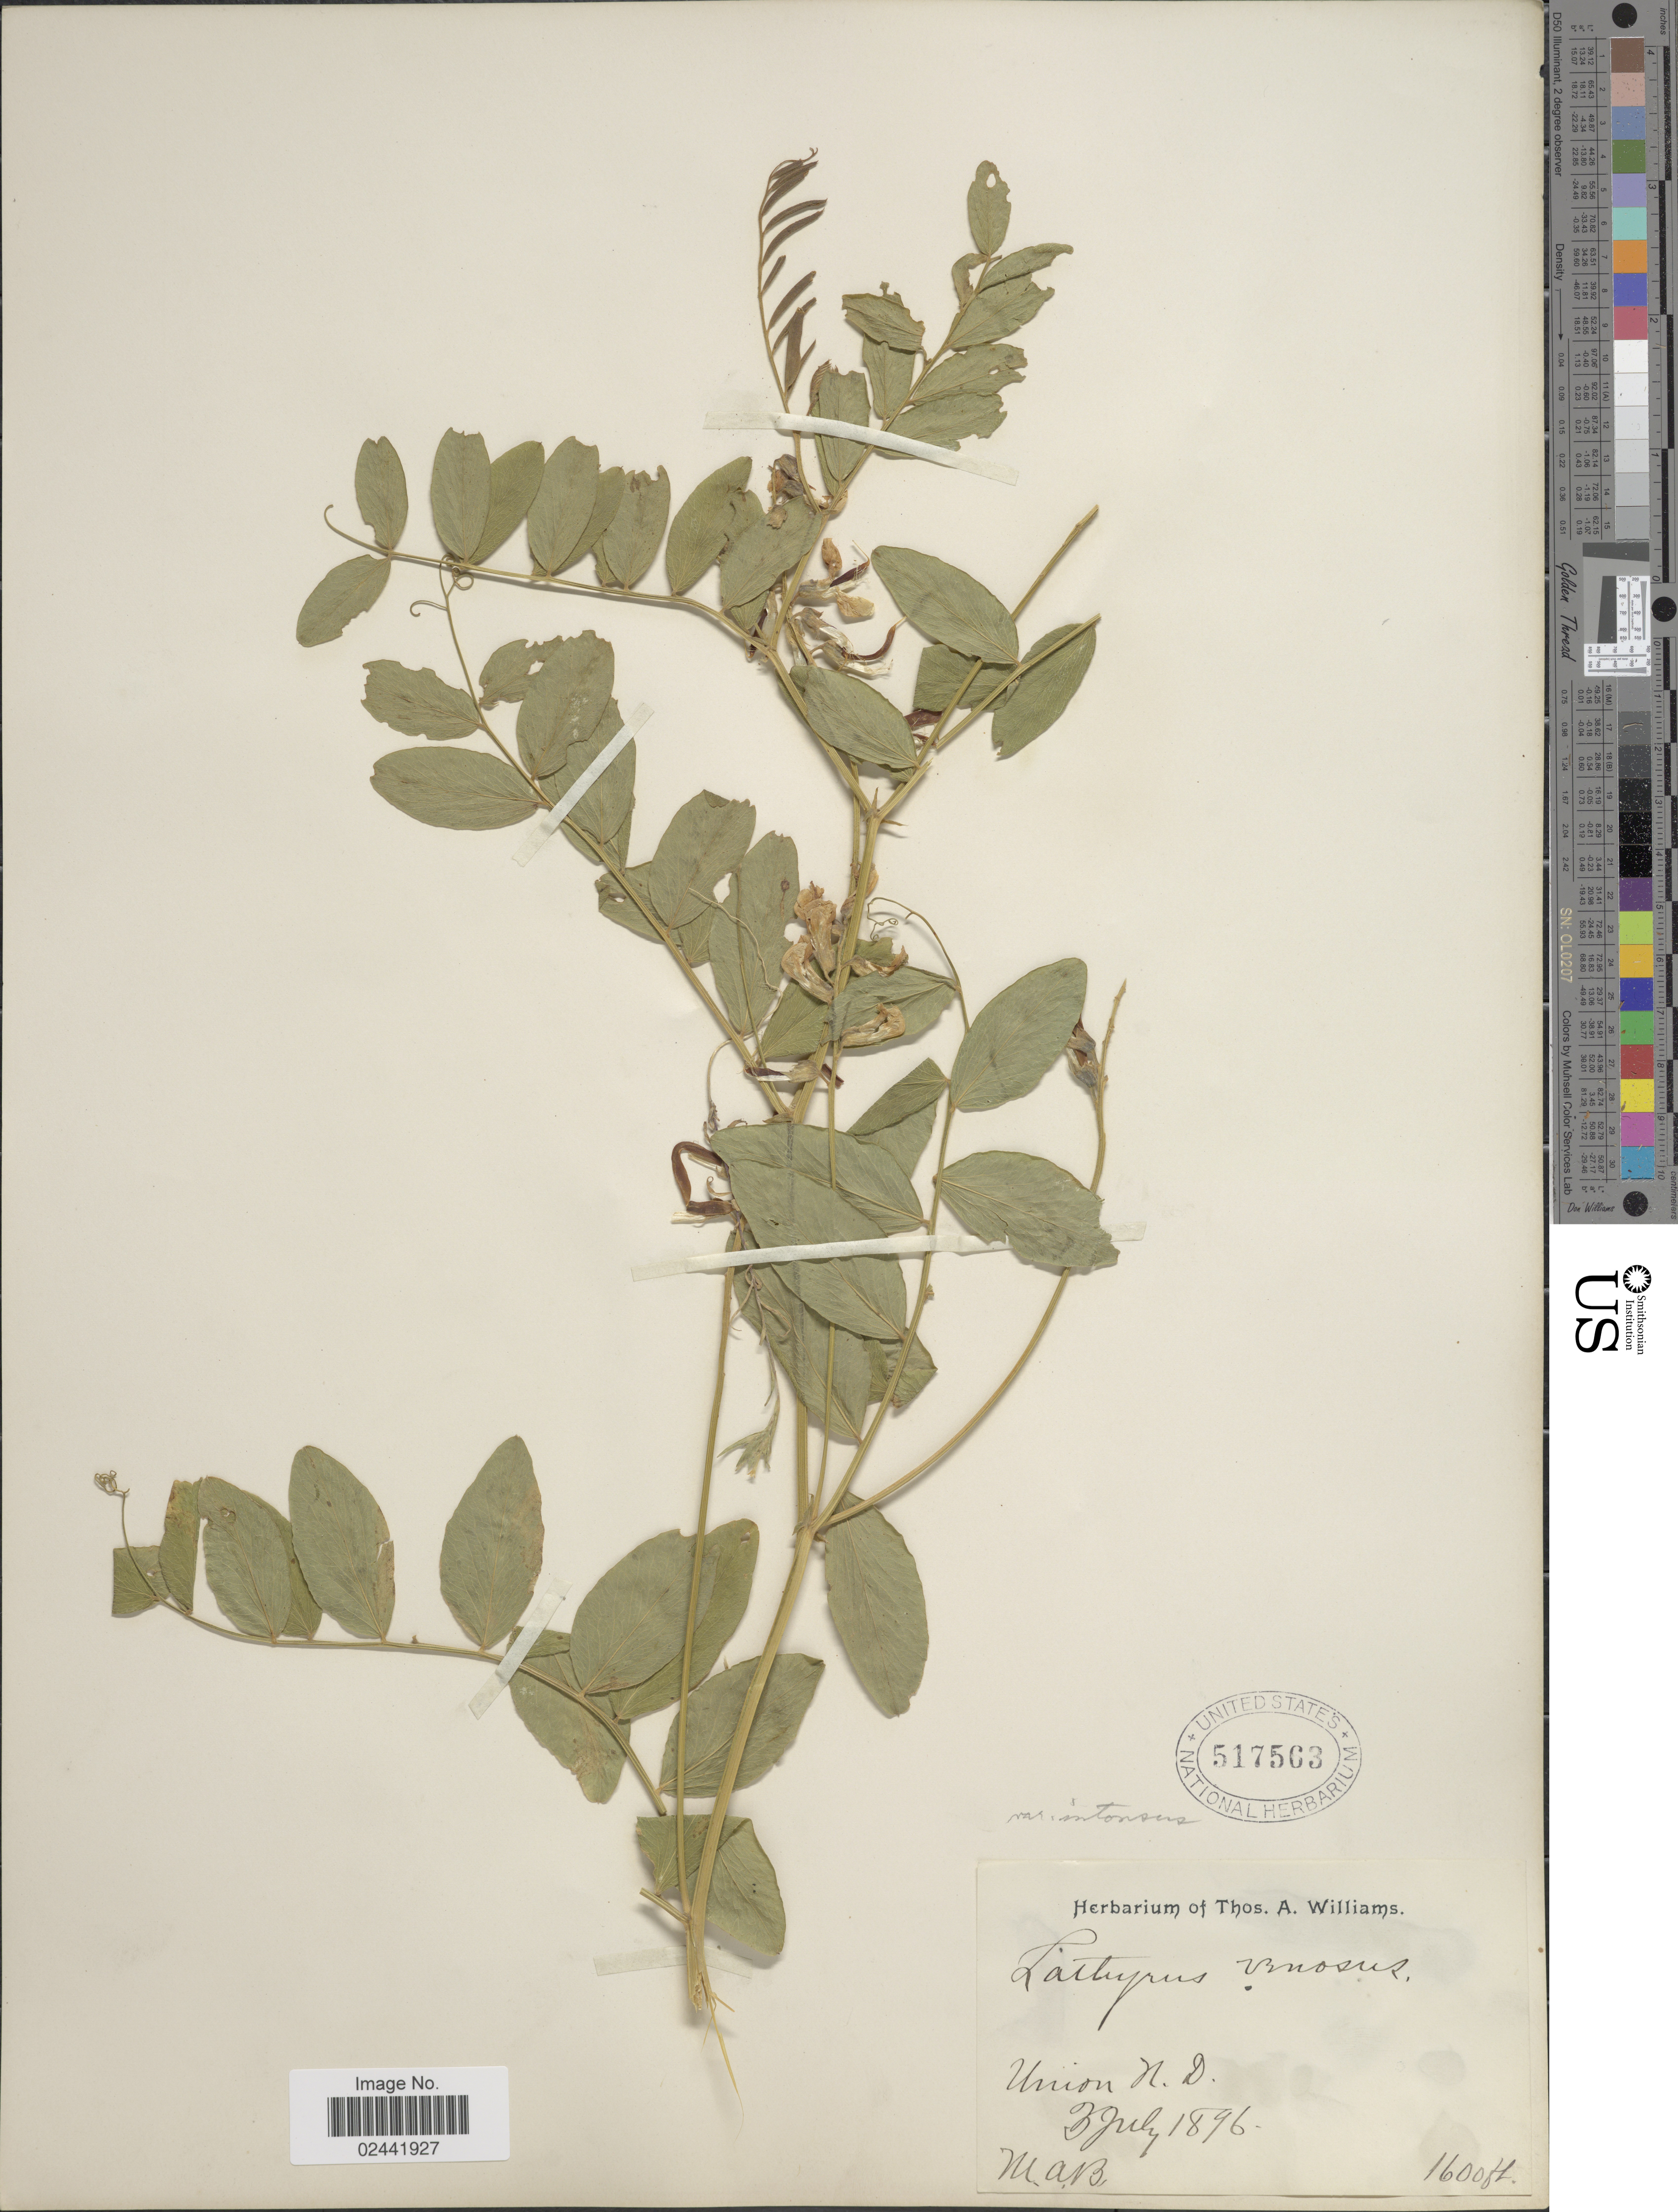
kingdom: Plantae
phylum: Tracheophyta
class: Magnoliopsida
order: Fabales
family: Fabaceae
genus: Lathyrus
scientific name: Lathyrus venosus var. intonsus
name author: Butters & H. St. John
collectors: M. A. B.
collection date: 1896-07-03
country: United States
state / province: North Dakota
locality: Union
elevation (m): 488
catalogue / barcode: US 517563